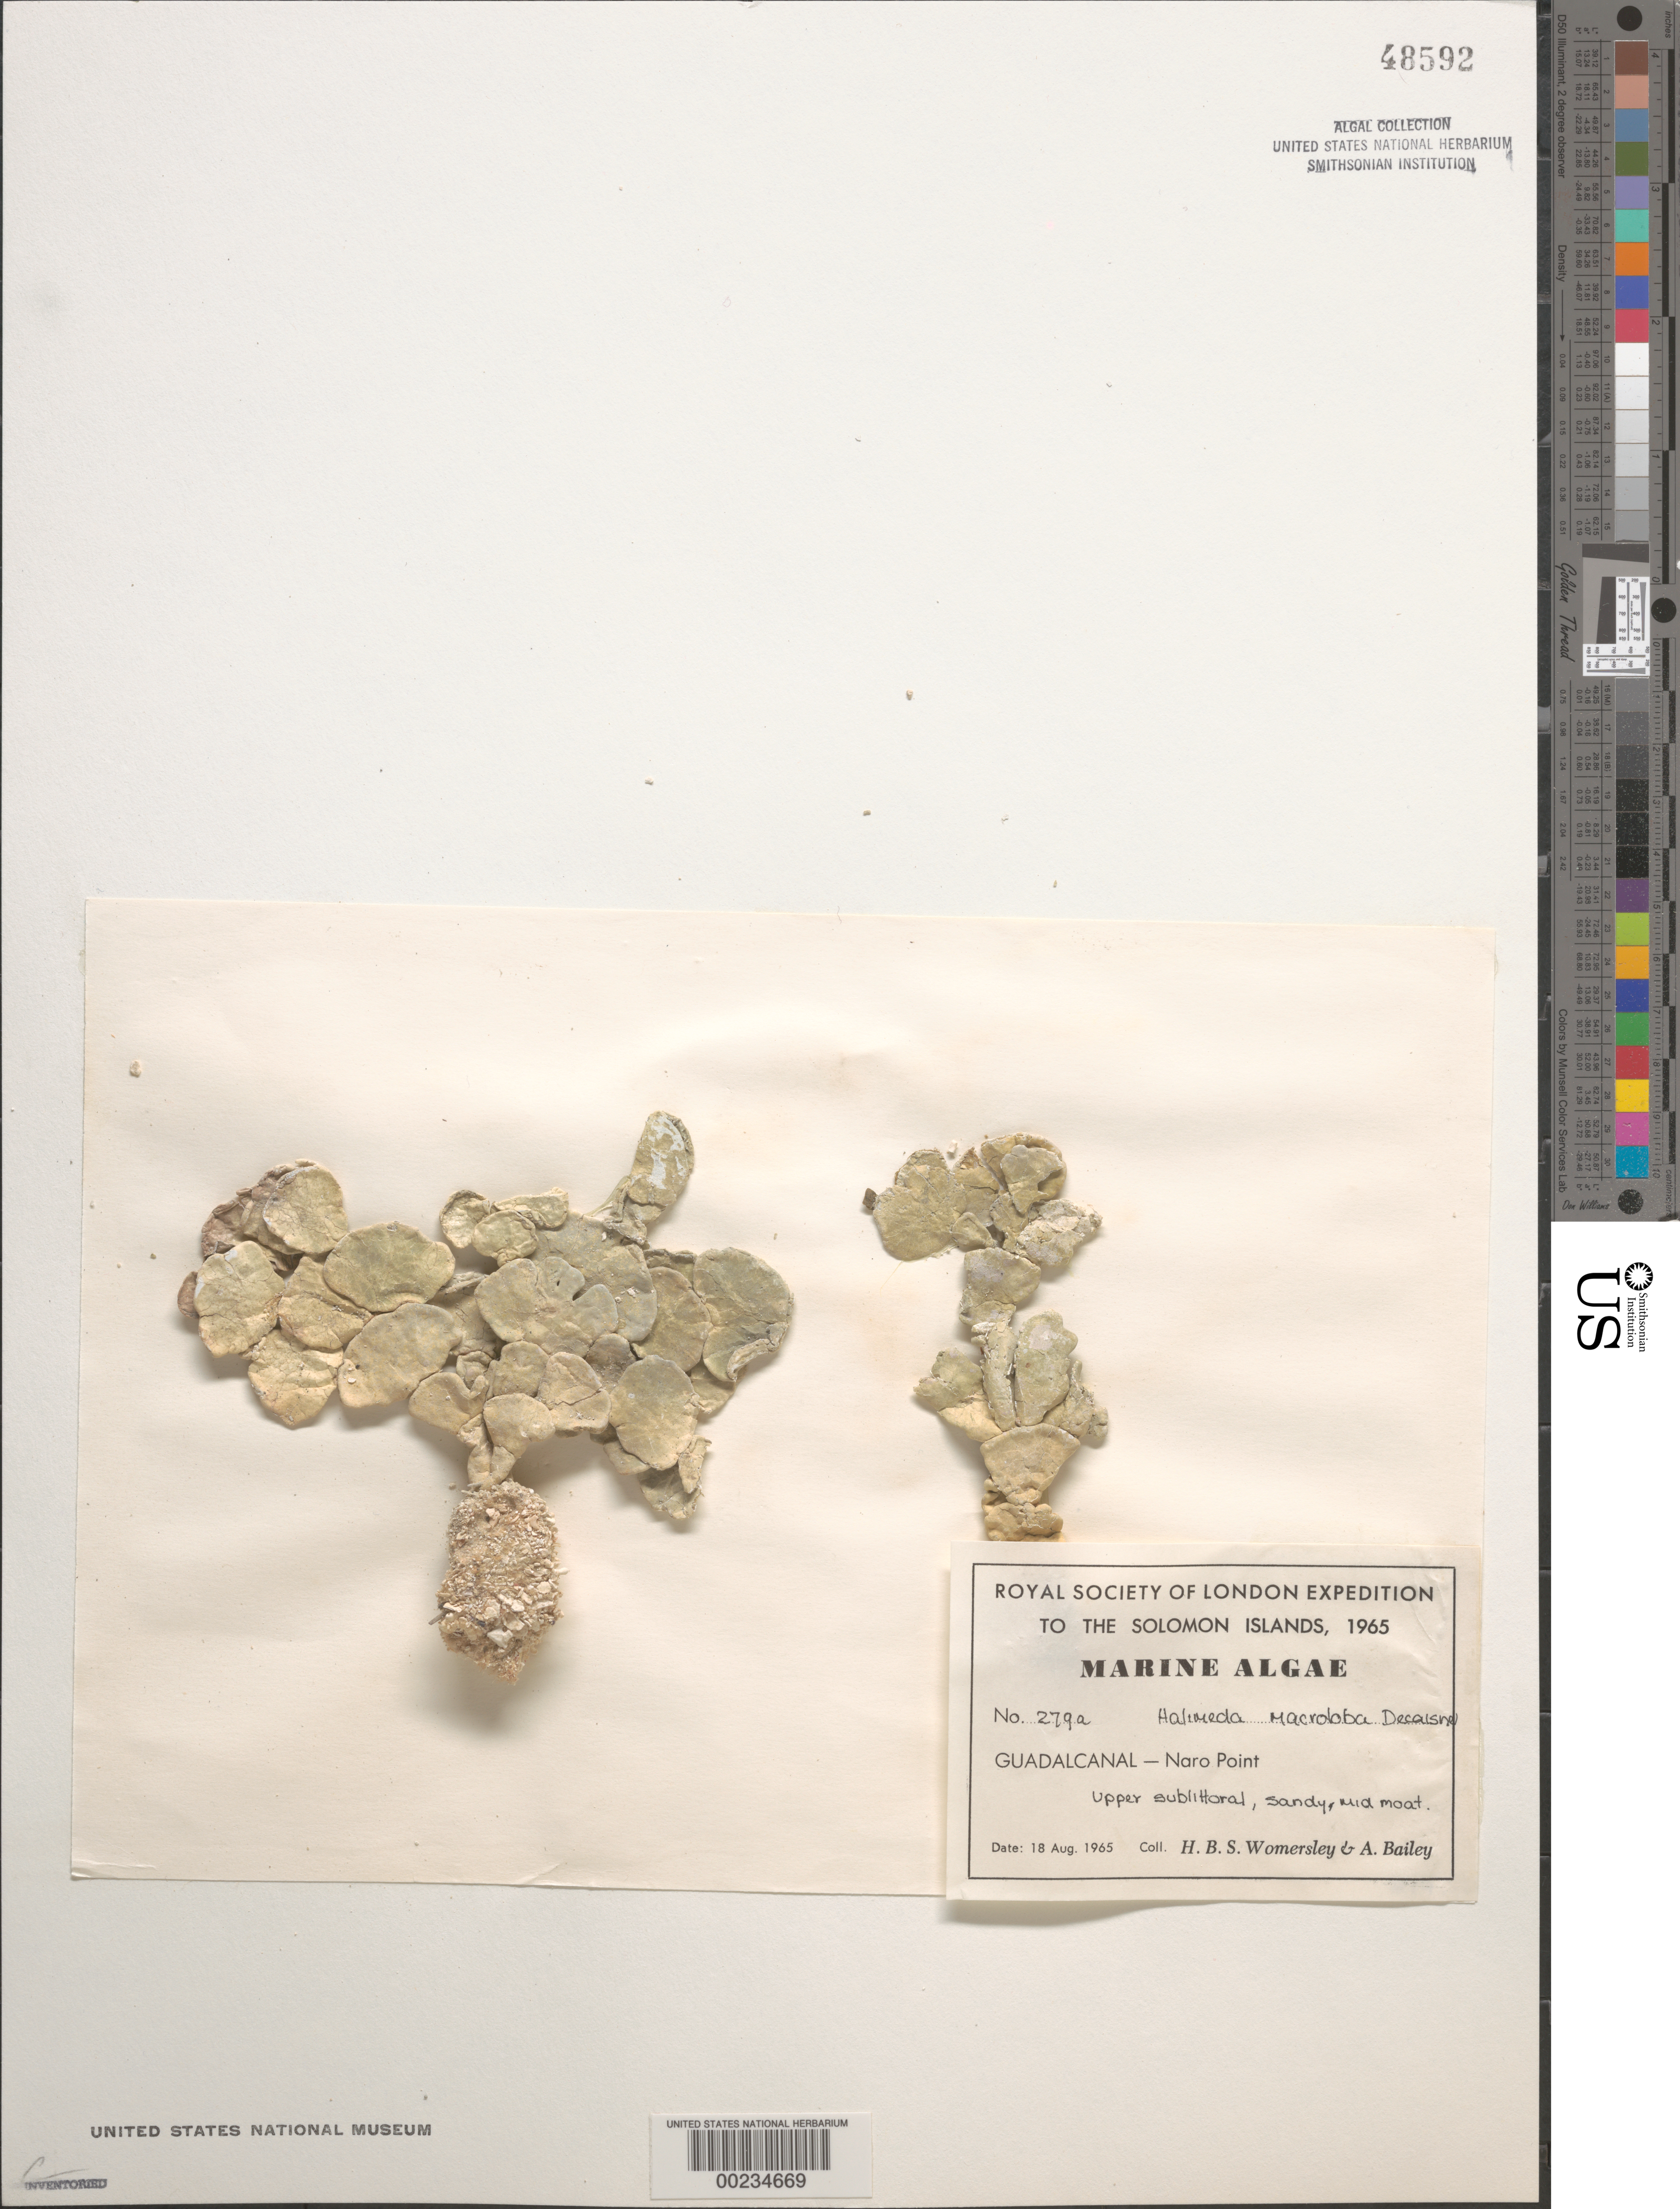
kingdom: Plantae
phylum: Chlorophyta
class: Ulvophyceae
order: Bryopsidales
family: Halimedaceae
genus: Halimeda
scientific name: Halimeda macroloba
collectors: H. B. S. Womersley & A. Bailey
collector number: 279a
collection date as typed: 18 Aug 1965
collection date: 1965-08-18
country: Solomon Islands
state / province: Guadalcanal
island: Guadalcanal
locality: Naro Point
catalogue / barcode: US 48592